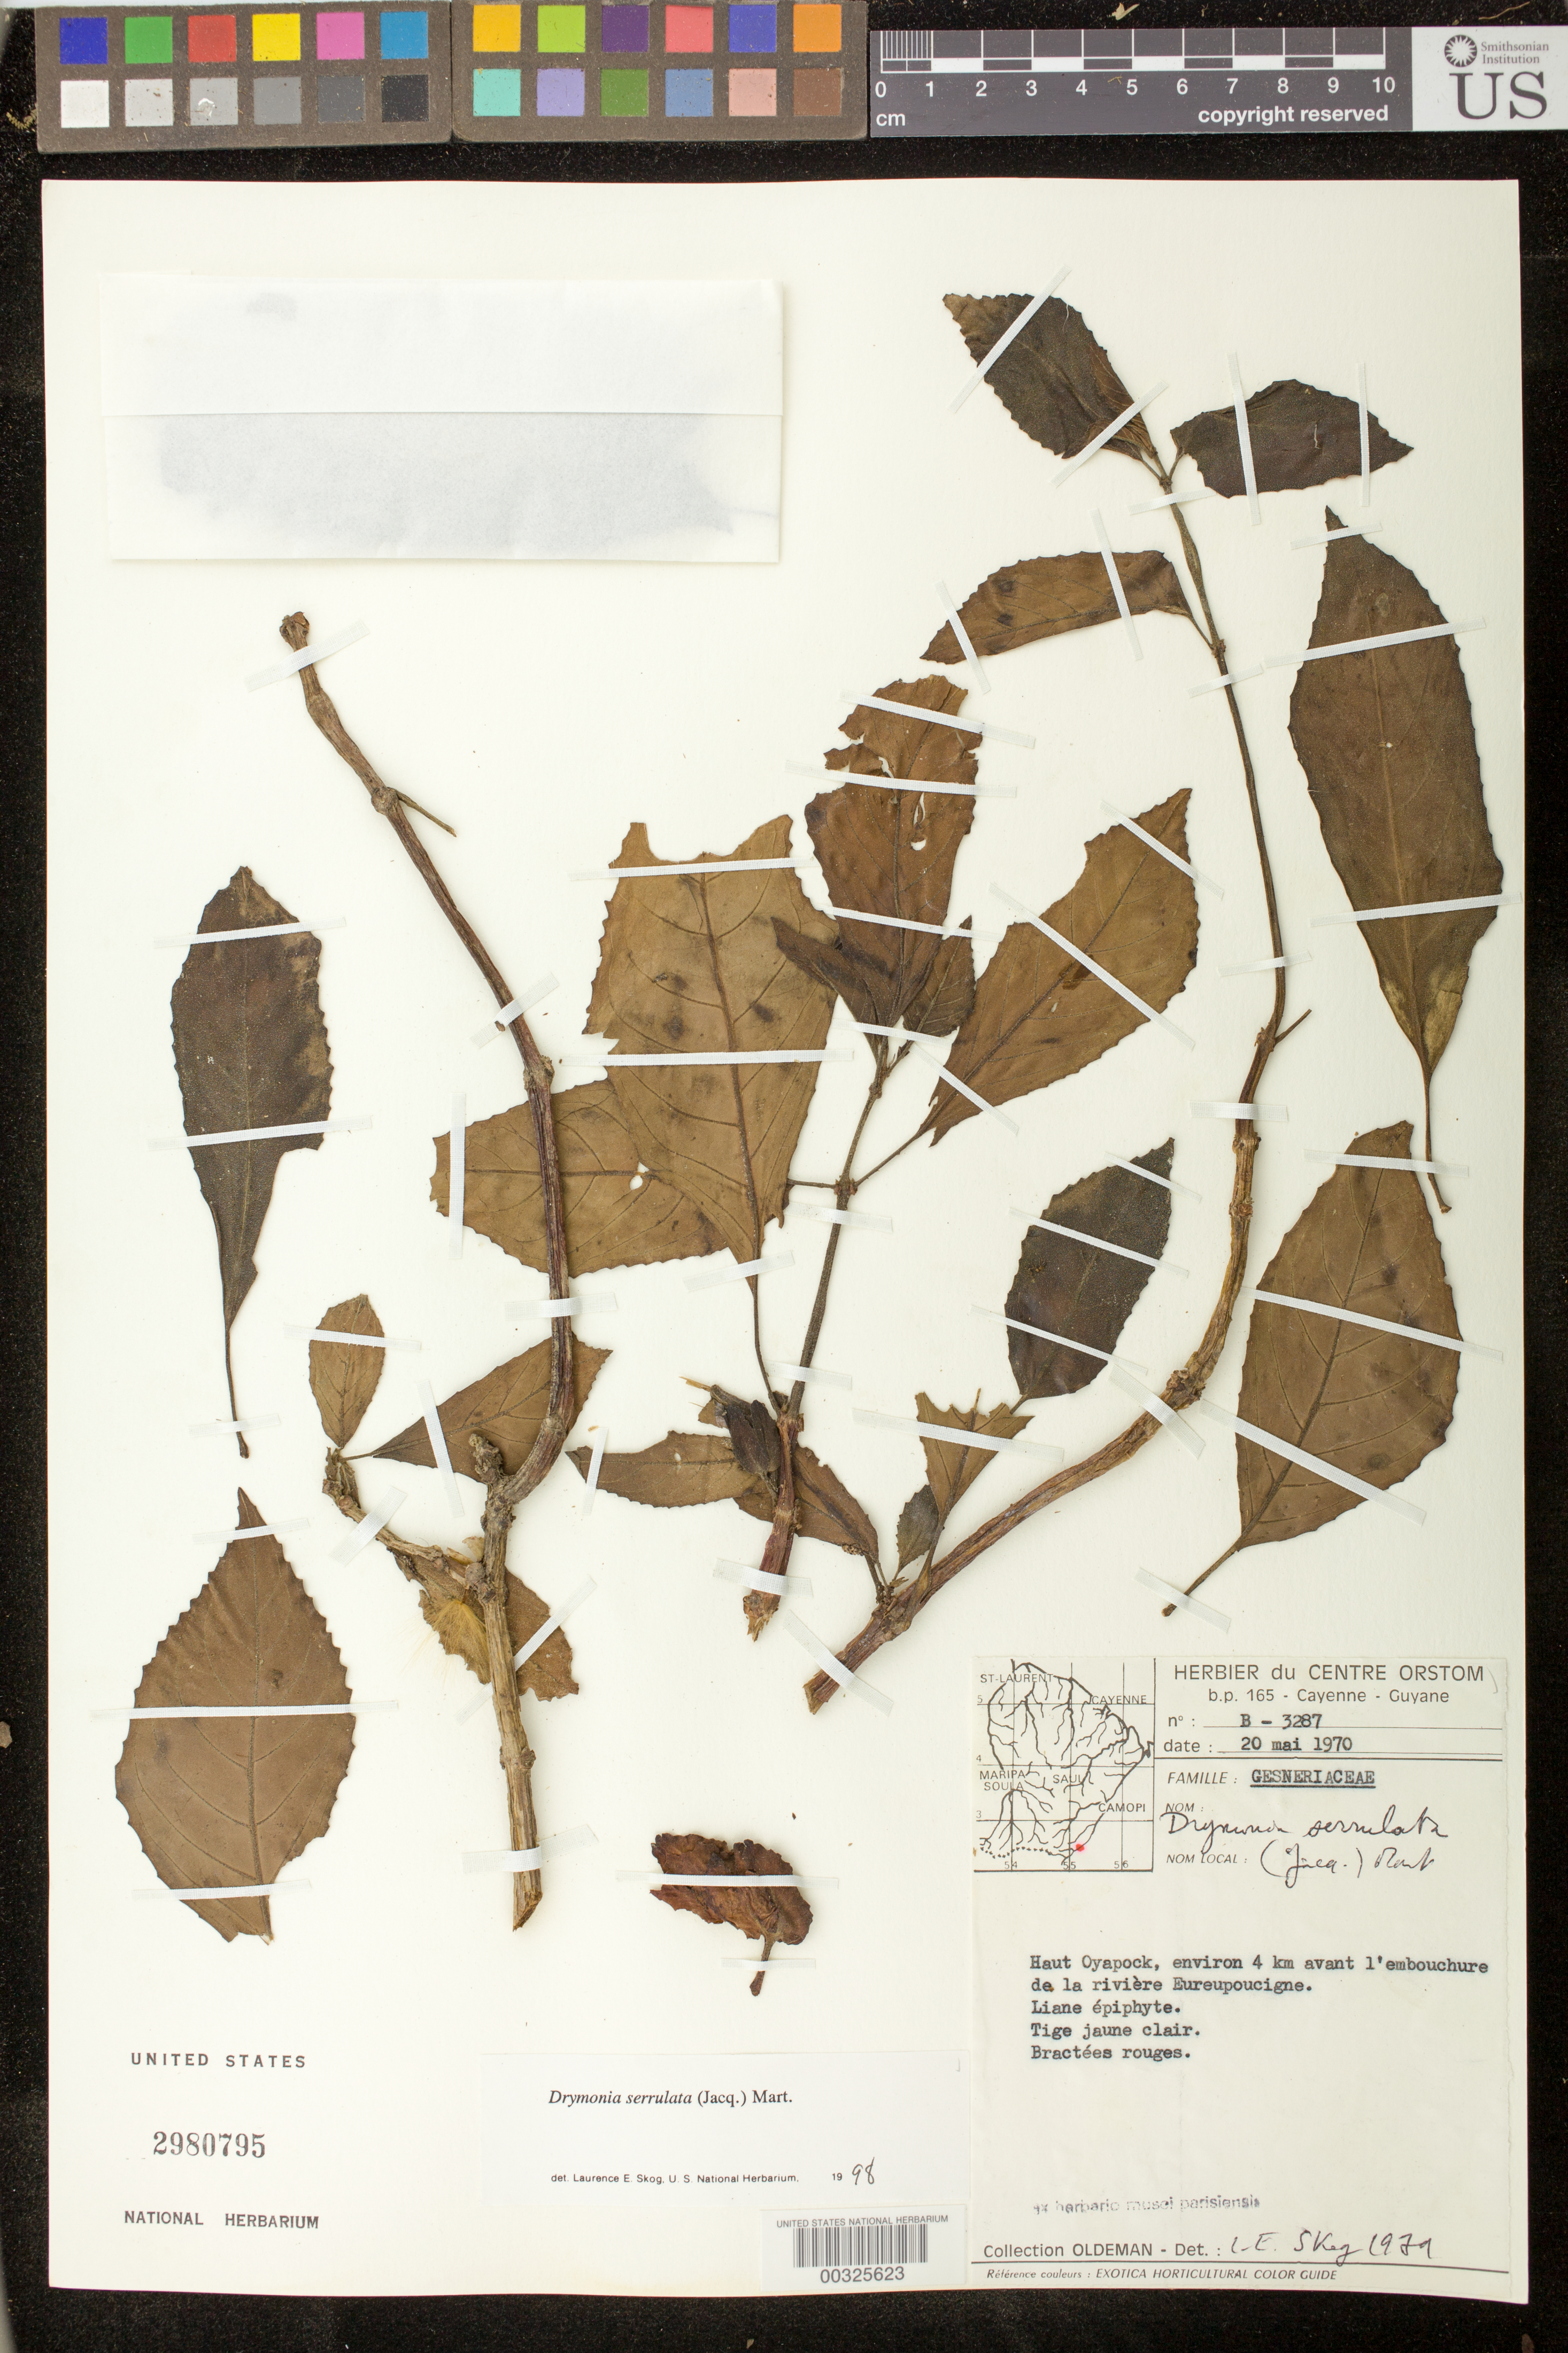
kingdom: Plantae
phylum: Tracheophyta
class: Magnoliopsida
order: Lamiales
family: Gesneriaceae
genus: Drymonia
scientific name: Drymonia serrulata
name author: (Jacq.) Mart.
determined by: Skog, Laurence E.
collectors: R. Oldeman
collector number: B- 3287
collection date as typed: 20 May 1970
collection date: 1970-05-20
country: French Guiana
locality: Haut Oyapock, environ 4 km avant l'embouchure de la rivière Eureupoucigne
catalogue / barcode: US 2980795